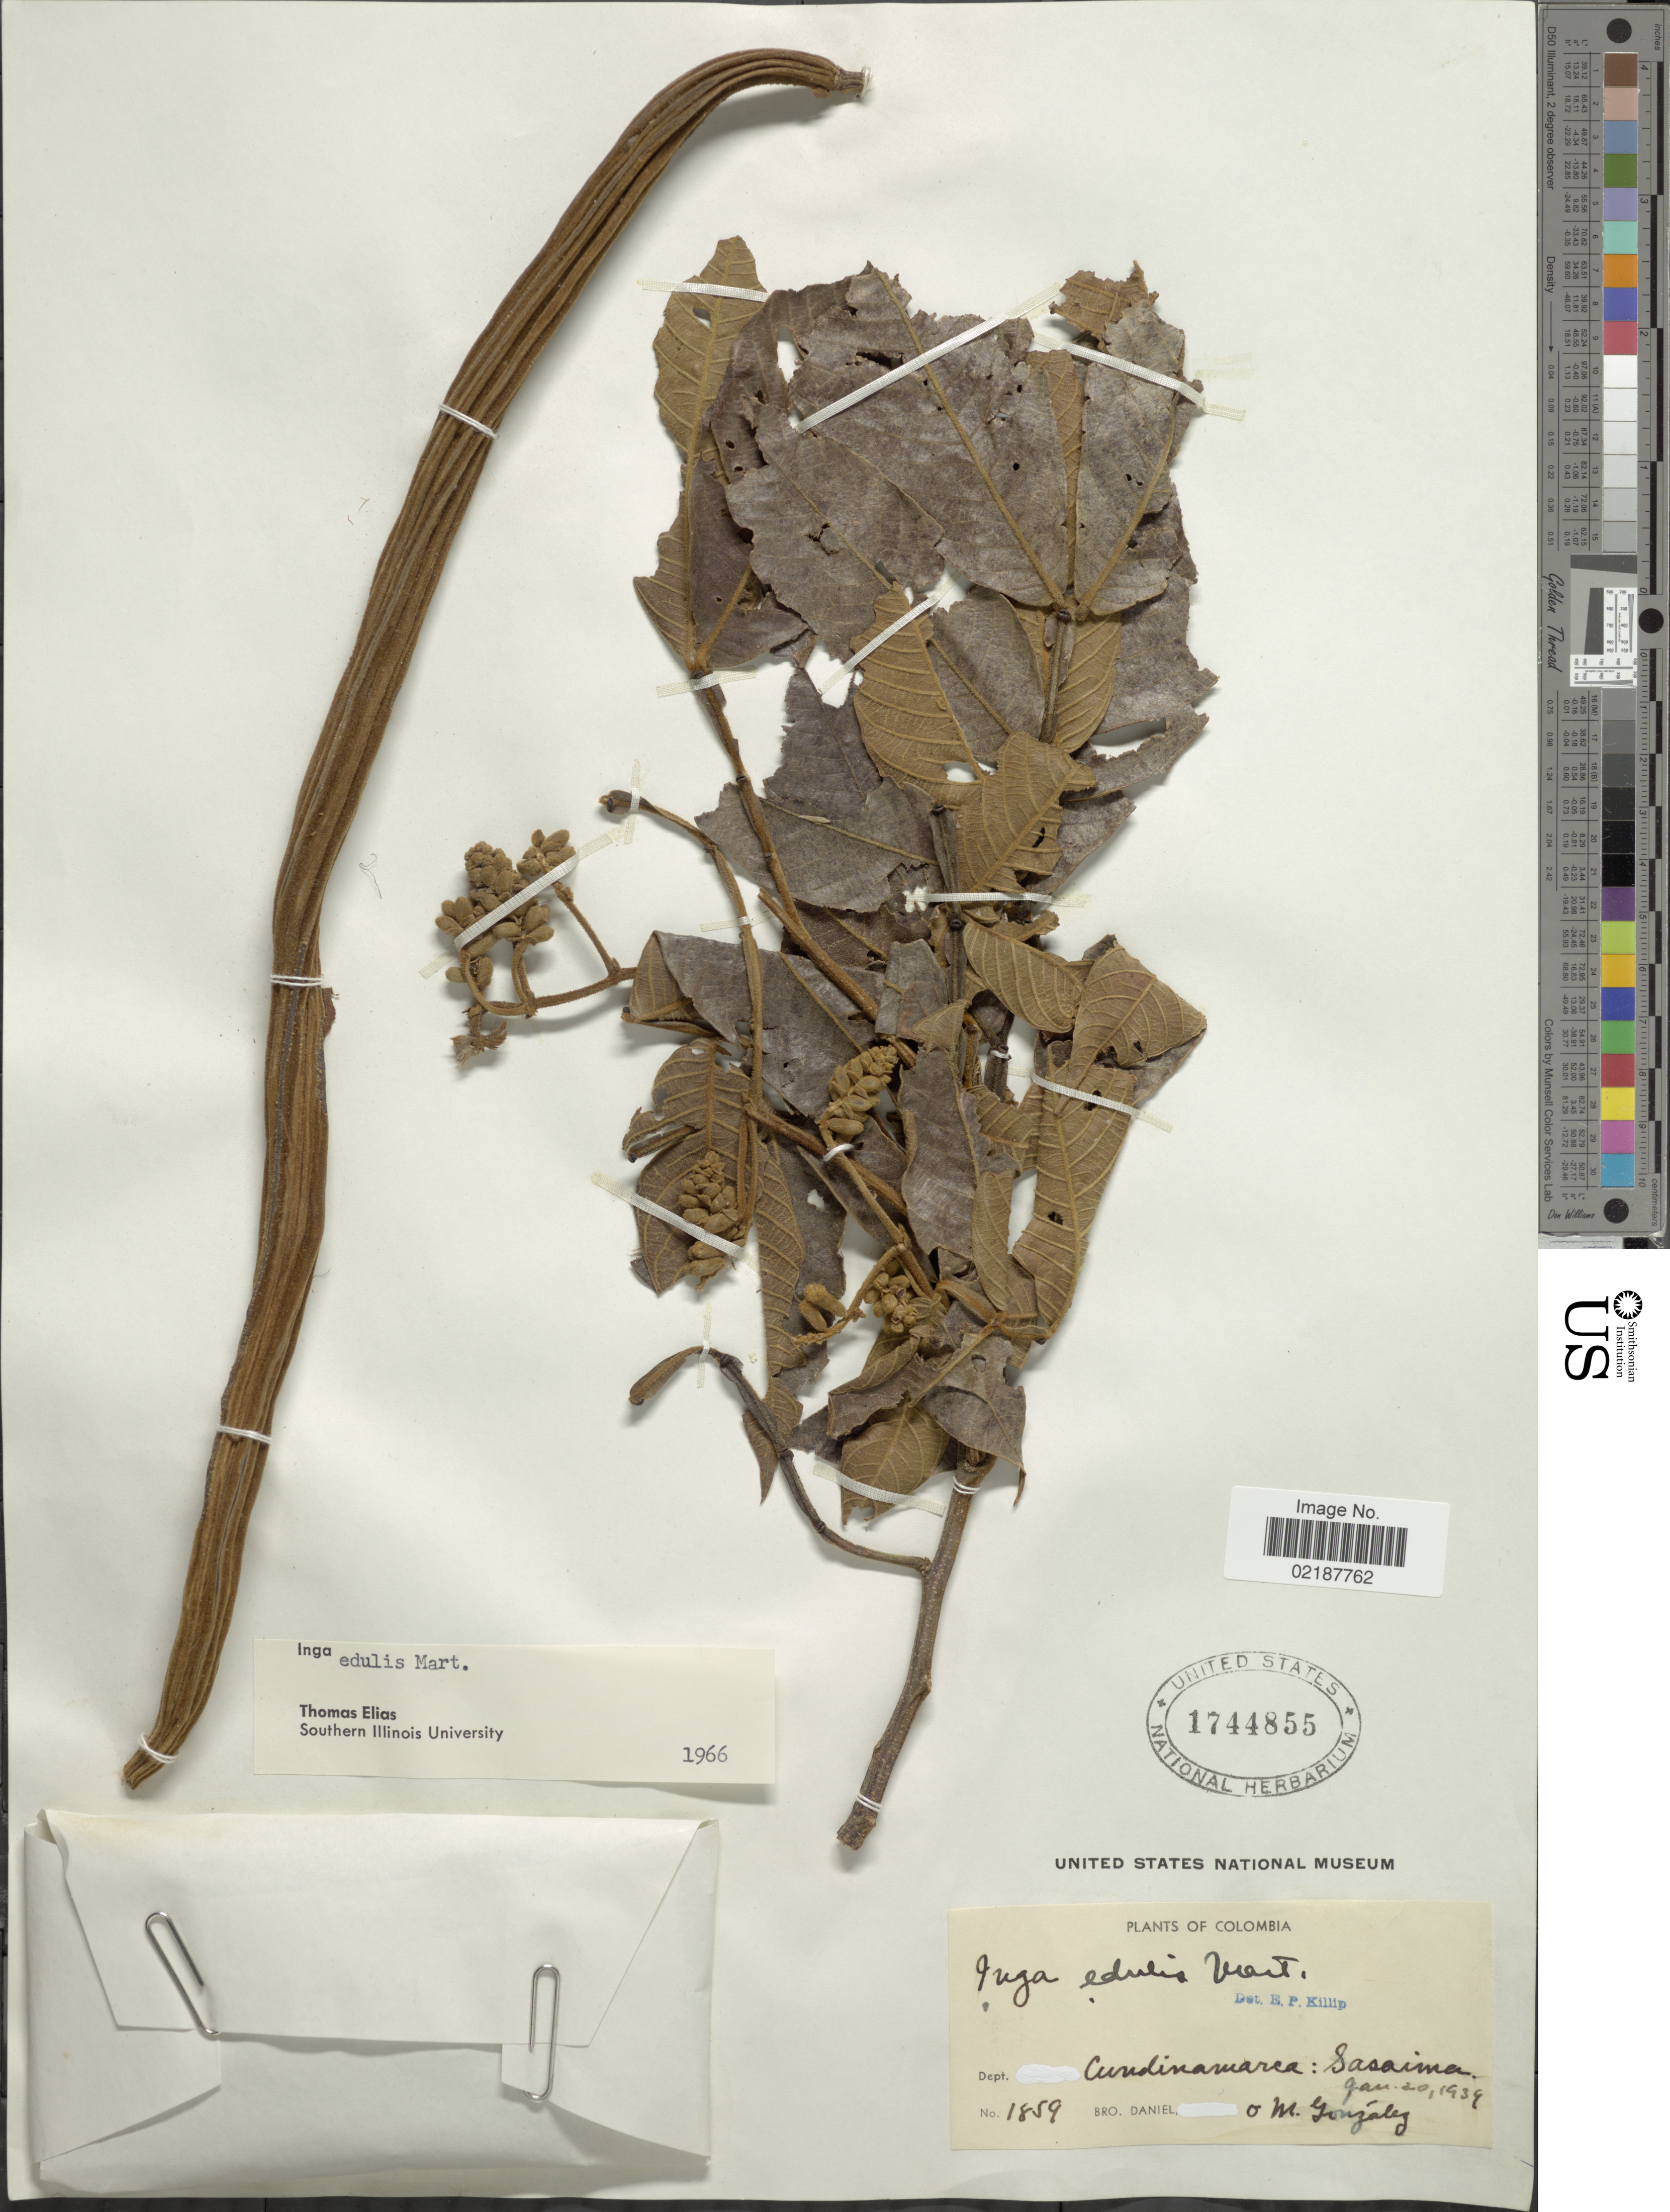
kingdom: Plantae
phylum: Tracheophyta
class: Magnoliopsida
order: Fabales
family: Fabaceae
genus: Inga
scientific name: Inga edulis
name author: Mart.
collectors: Bro. Daniel & M. González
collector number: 1859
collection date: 1939-01-20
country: Colombia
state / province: Cundinamarca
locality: Sasaima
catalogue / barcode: US 1744855